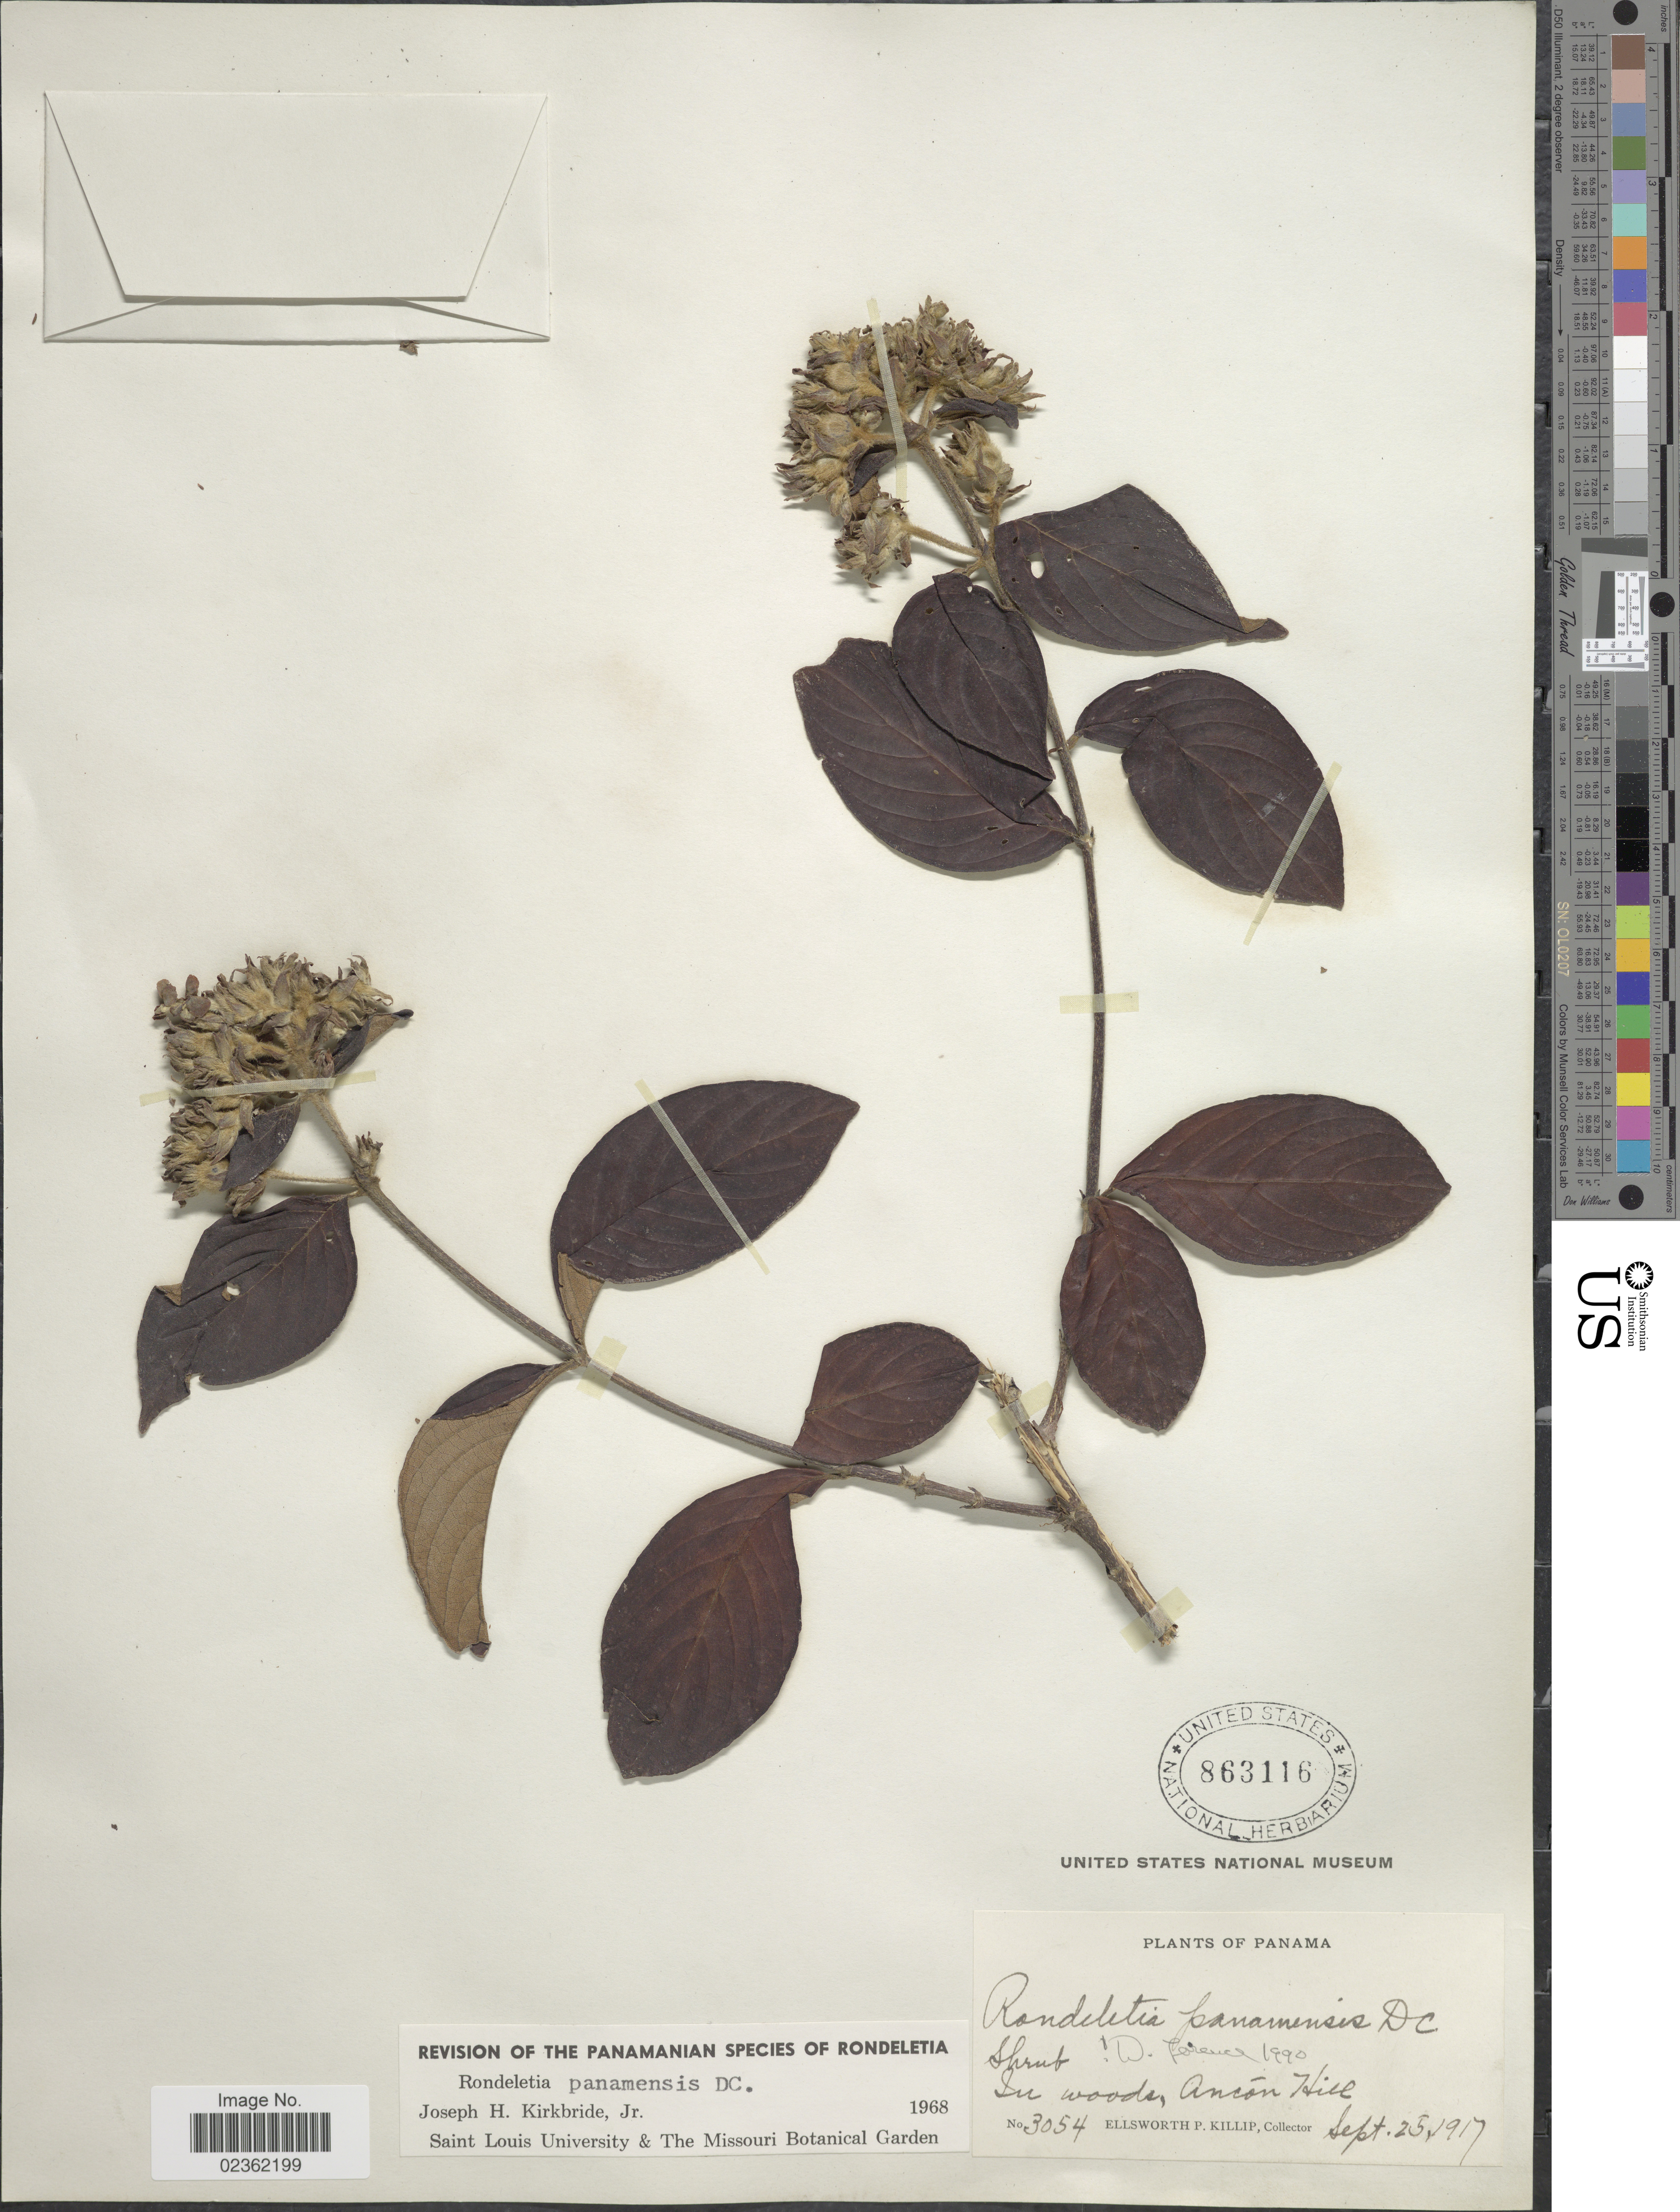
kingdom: Plantae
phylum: Tracheophyta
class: Magnoliopsida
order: Gentianales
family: Rubiaceae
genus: Rondeletia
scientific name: Rondeletia panamensis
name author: DC.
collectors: E. P. Killip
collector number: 3054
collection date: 1917-09-25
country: Panama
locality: In woods, Ancon Hill.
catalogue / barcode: US 863116